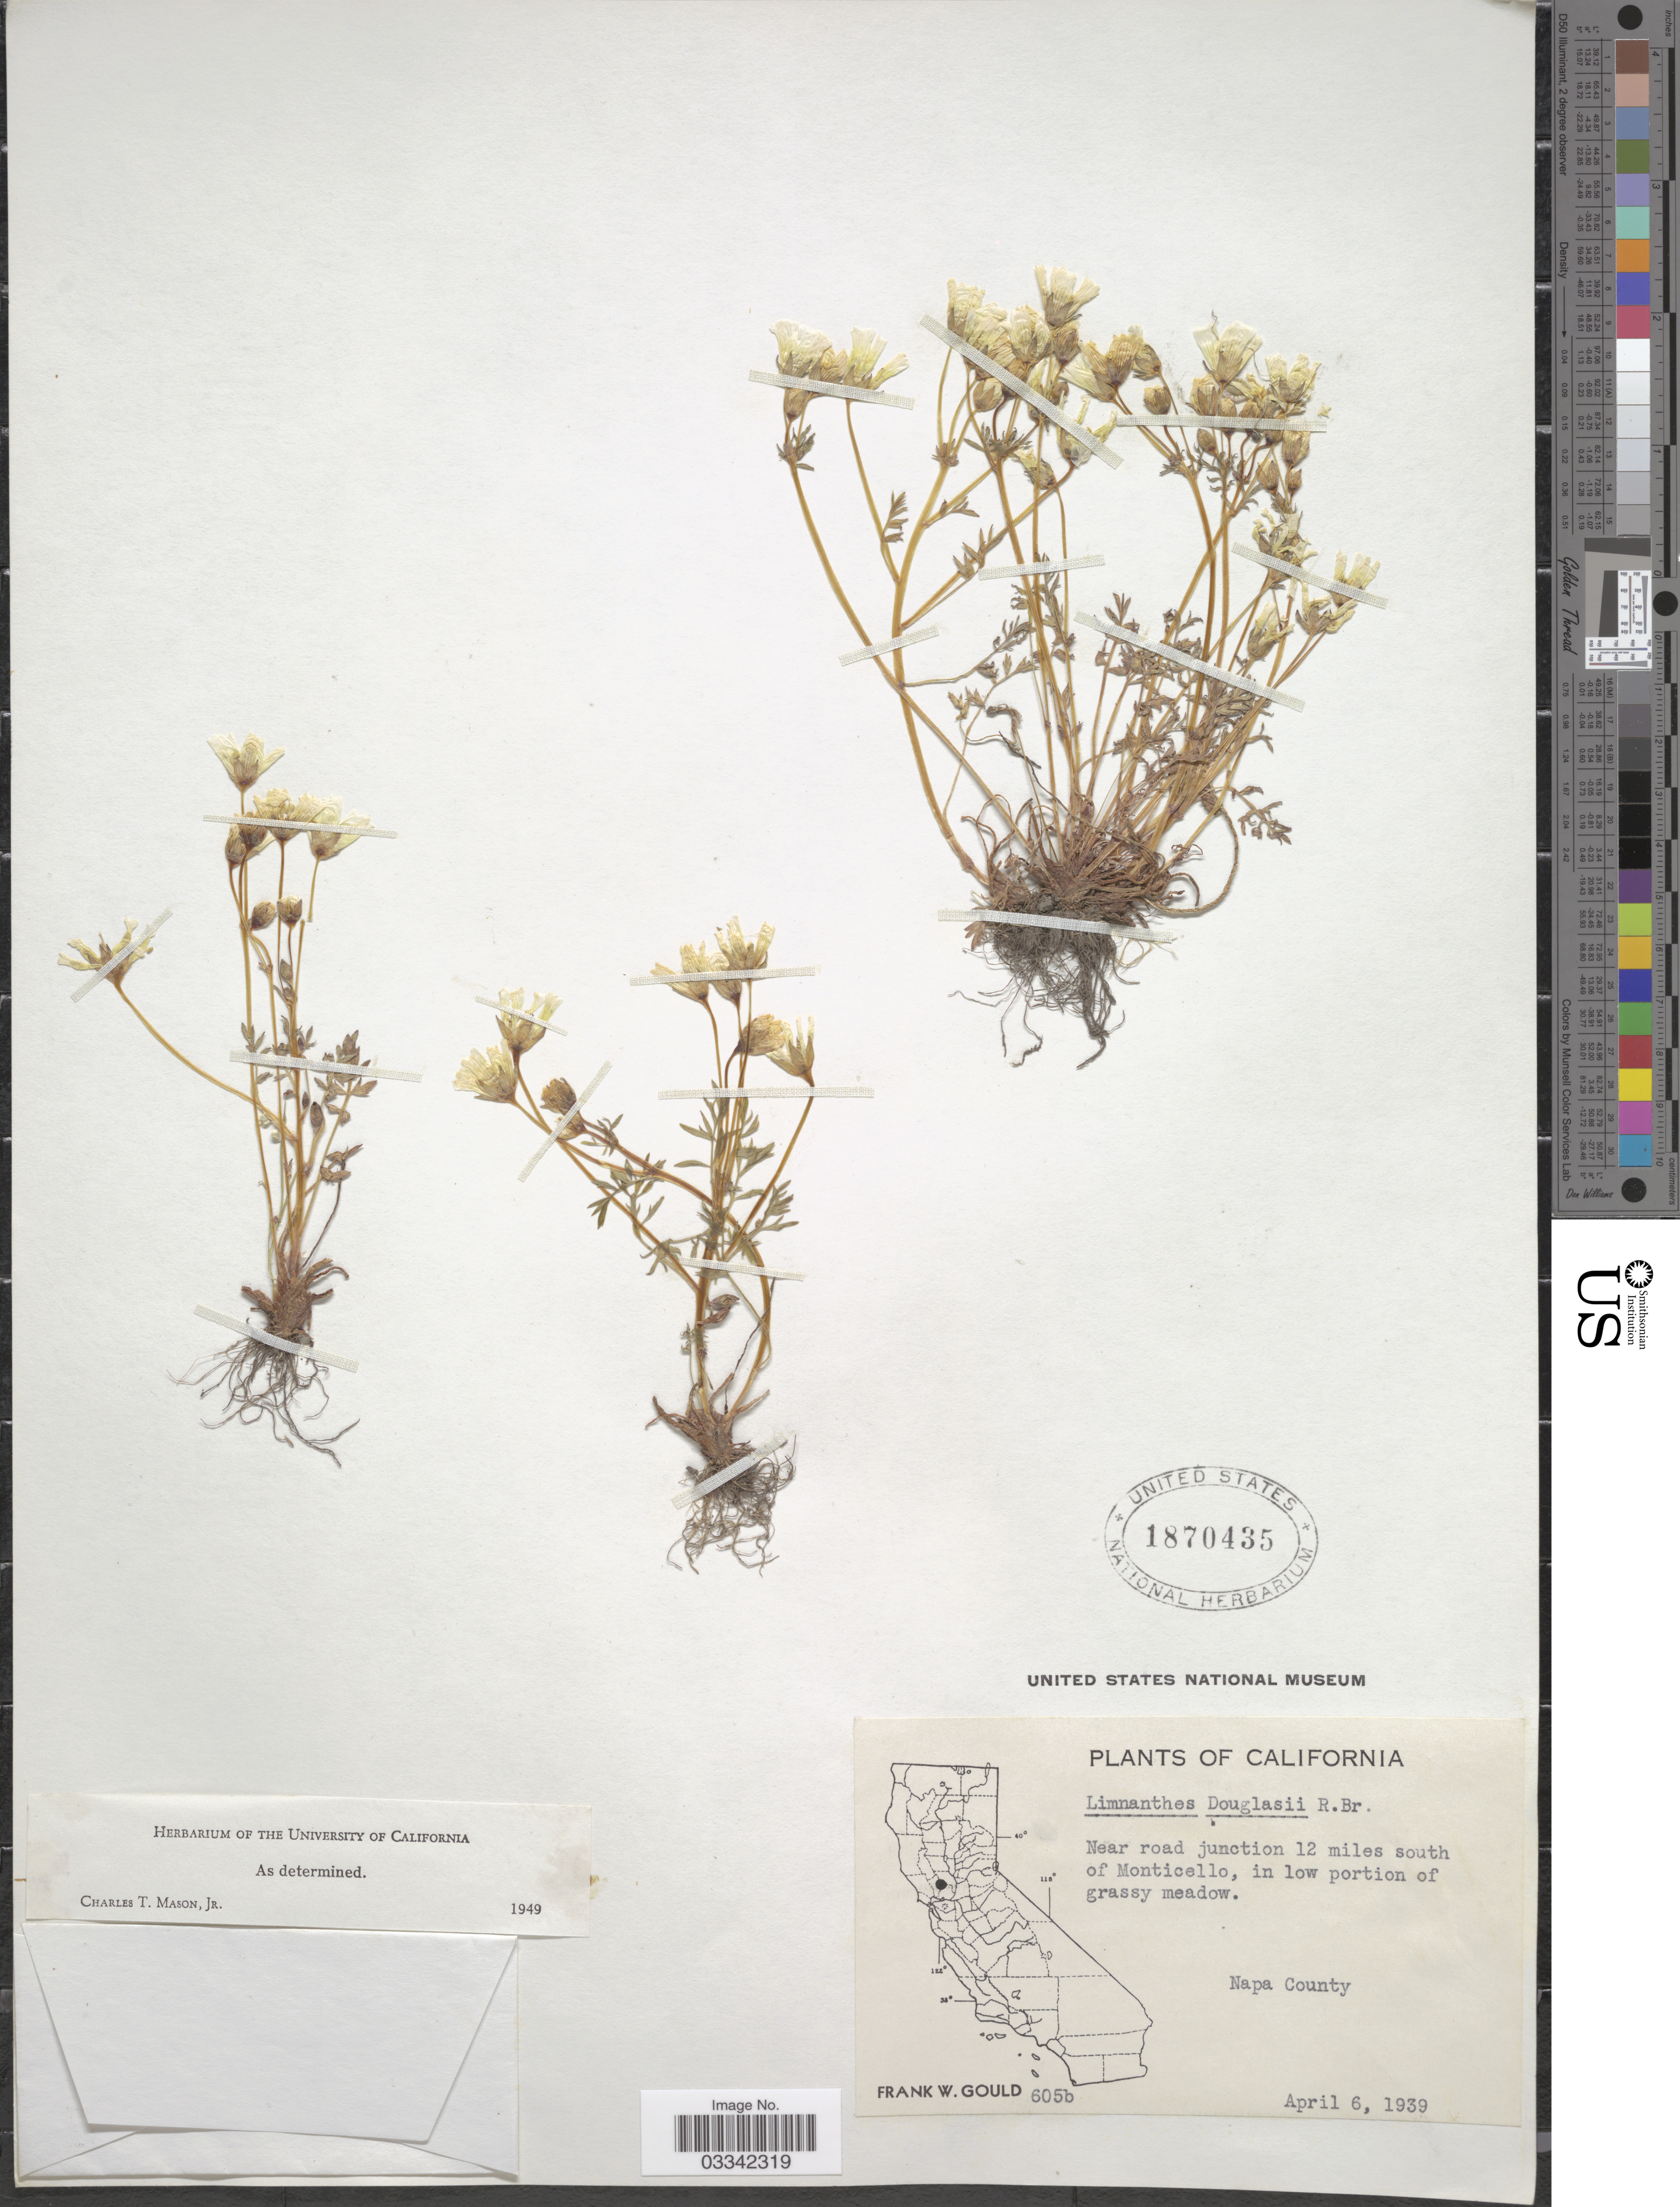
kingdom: Plantae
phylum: Tracheophyta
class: Magnoliopsida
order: Brassicales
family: Limnanthaceae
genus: Limnanthes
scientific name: Limnanthes douglasii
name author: R. Br.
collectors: F. W. Gould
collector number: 605b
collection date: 1939-04-06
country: United States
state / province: California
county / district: Napa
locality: Near road junction 12 miles south of Monticello, in low portion of grassy meadow. Napa County.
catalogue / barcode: US 1870435